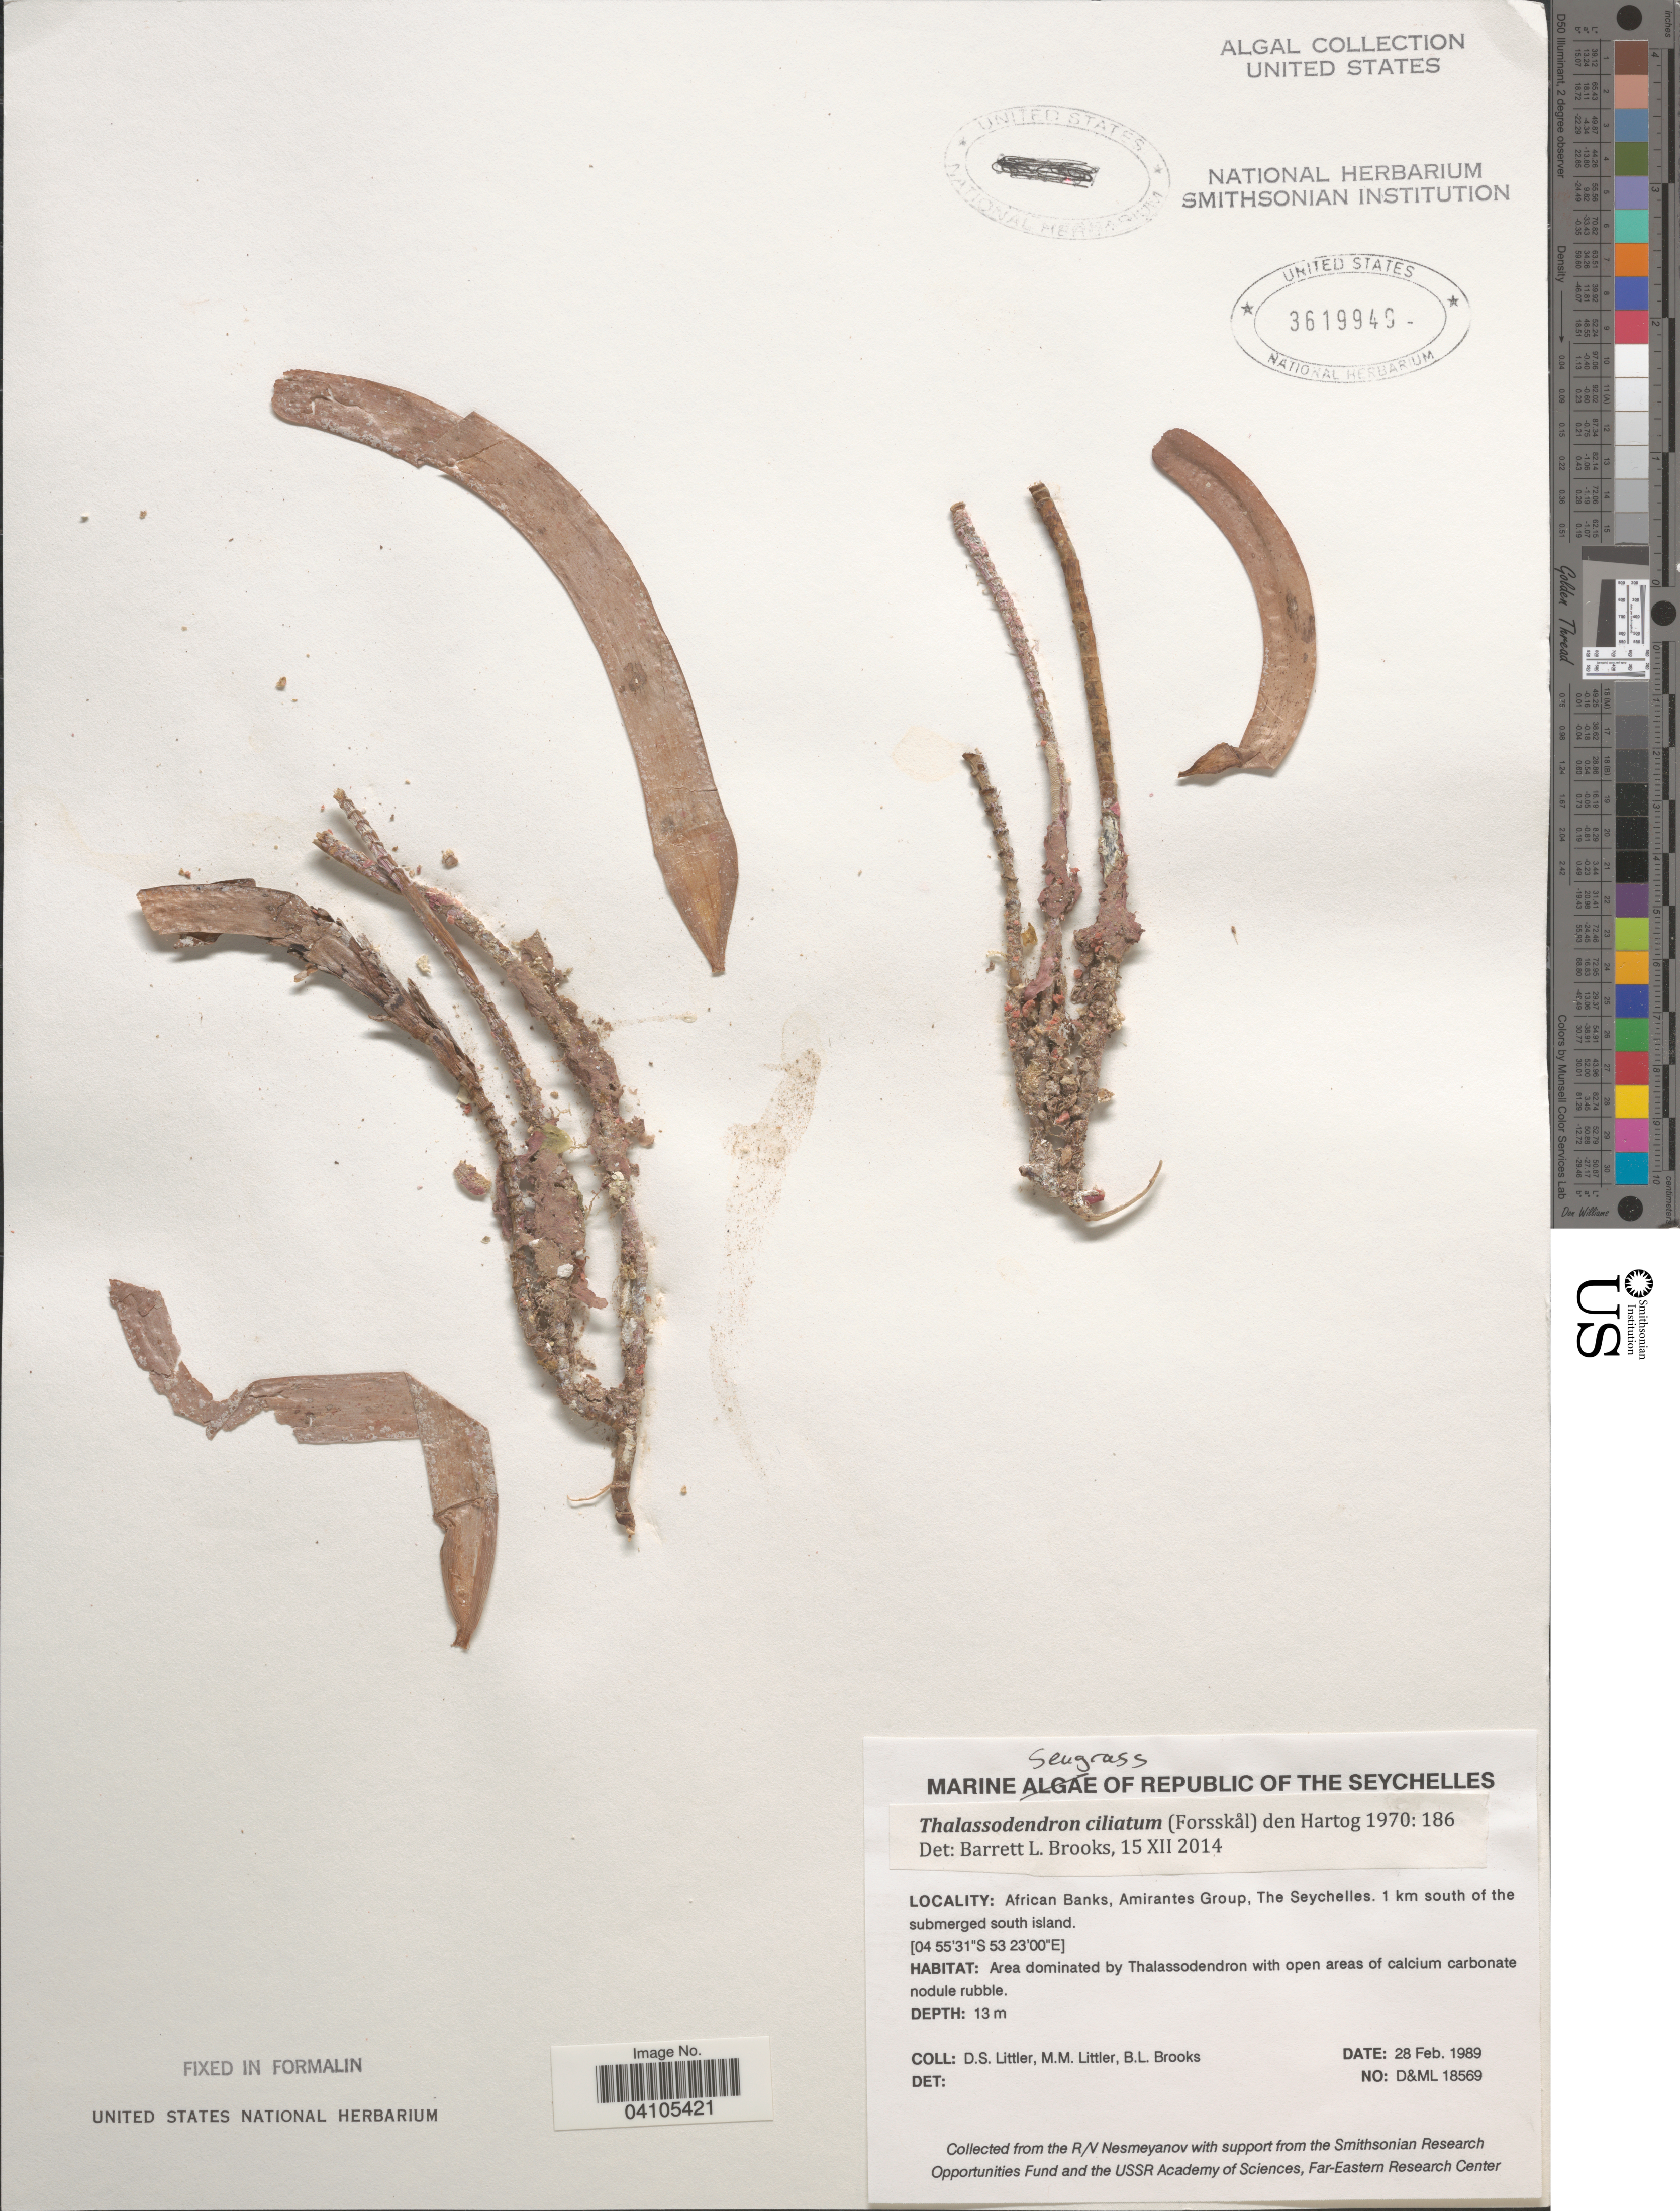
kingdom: Plantae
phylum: Tracheophyta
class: Liliopsida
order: Alismatales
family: Cymodoceaceae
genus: Thalassodendron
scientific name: Thalassodendron ciliatum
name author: (Forssk.) Hartog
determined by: Brooks, B. L., (BOT), Smithsonian Institution - National Museum of Natural History (UNITED STATES)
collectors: D. S. Littler & B. Brooks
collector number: D&ML18569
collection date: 1989-02-28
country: Seychelles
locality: Republic of the Seychelles. African Banks, Amirantes Group. 1 km south of the submerged south island.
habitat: Area dominated by Thalassodendron with open areas of calcium carbonate nodule rubble.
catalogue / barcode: US 3619949